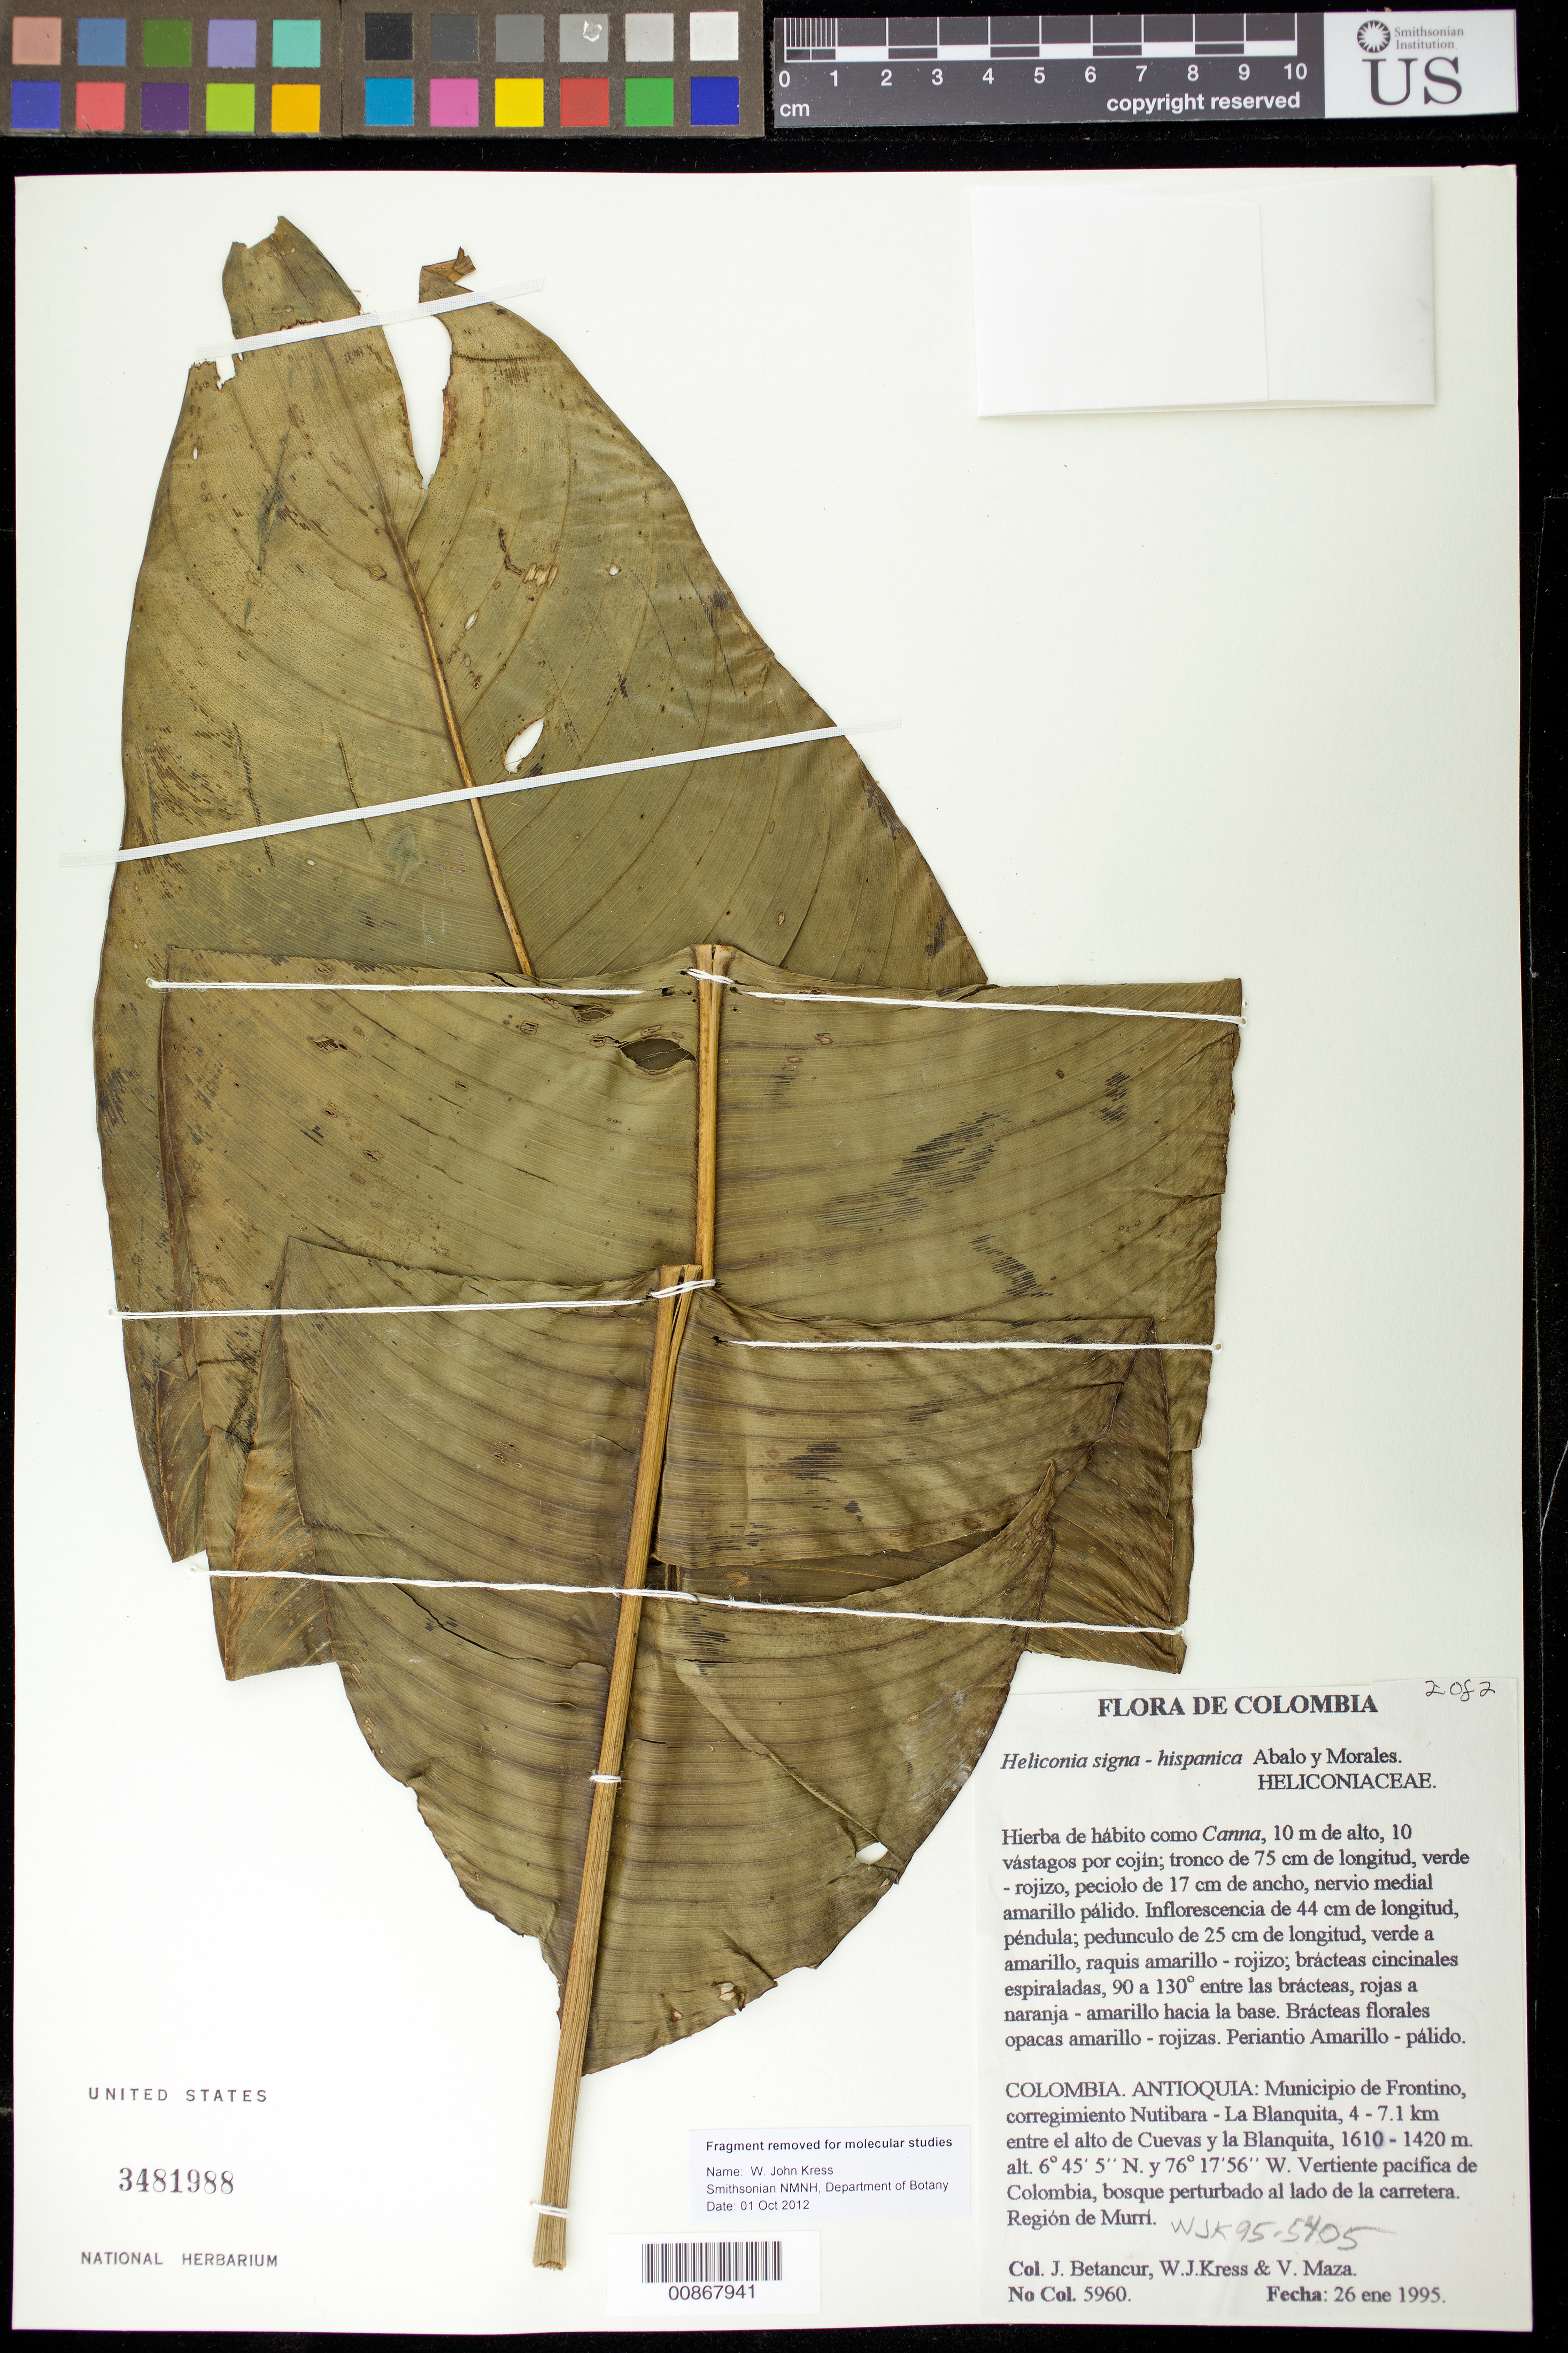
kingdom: Plantae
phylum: Tracheophyta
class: Liliopsida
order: Zingiberales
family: Heliconiaceae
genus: Heliconia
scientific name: Heliconia signa-hispanica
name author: Abalo & G. Morales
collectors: J. C. Betancur, W. J. Kress & V. Maza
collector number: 5960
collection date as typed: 26 Jan 1995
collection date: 1995-01-26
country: Colombia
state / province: Antioquia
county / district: Frontino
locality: Road between Nutibara and La Blanquita, 20 km from Nutibara.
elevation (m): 1435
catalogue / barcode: US 3481988